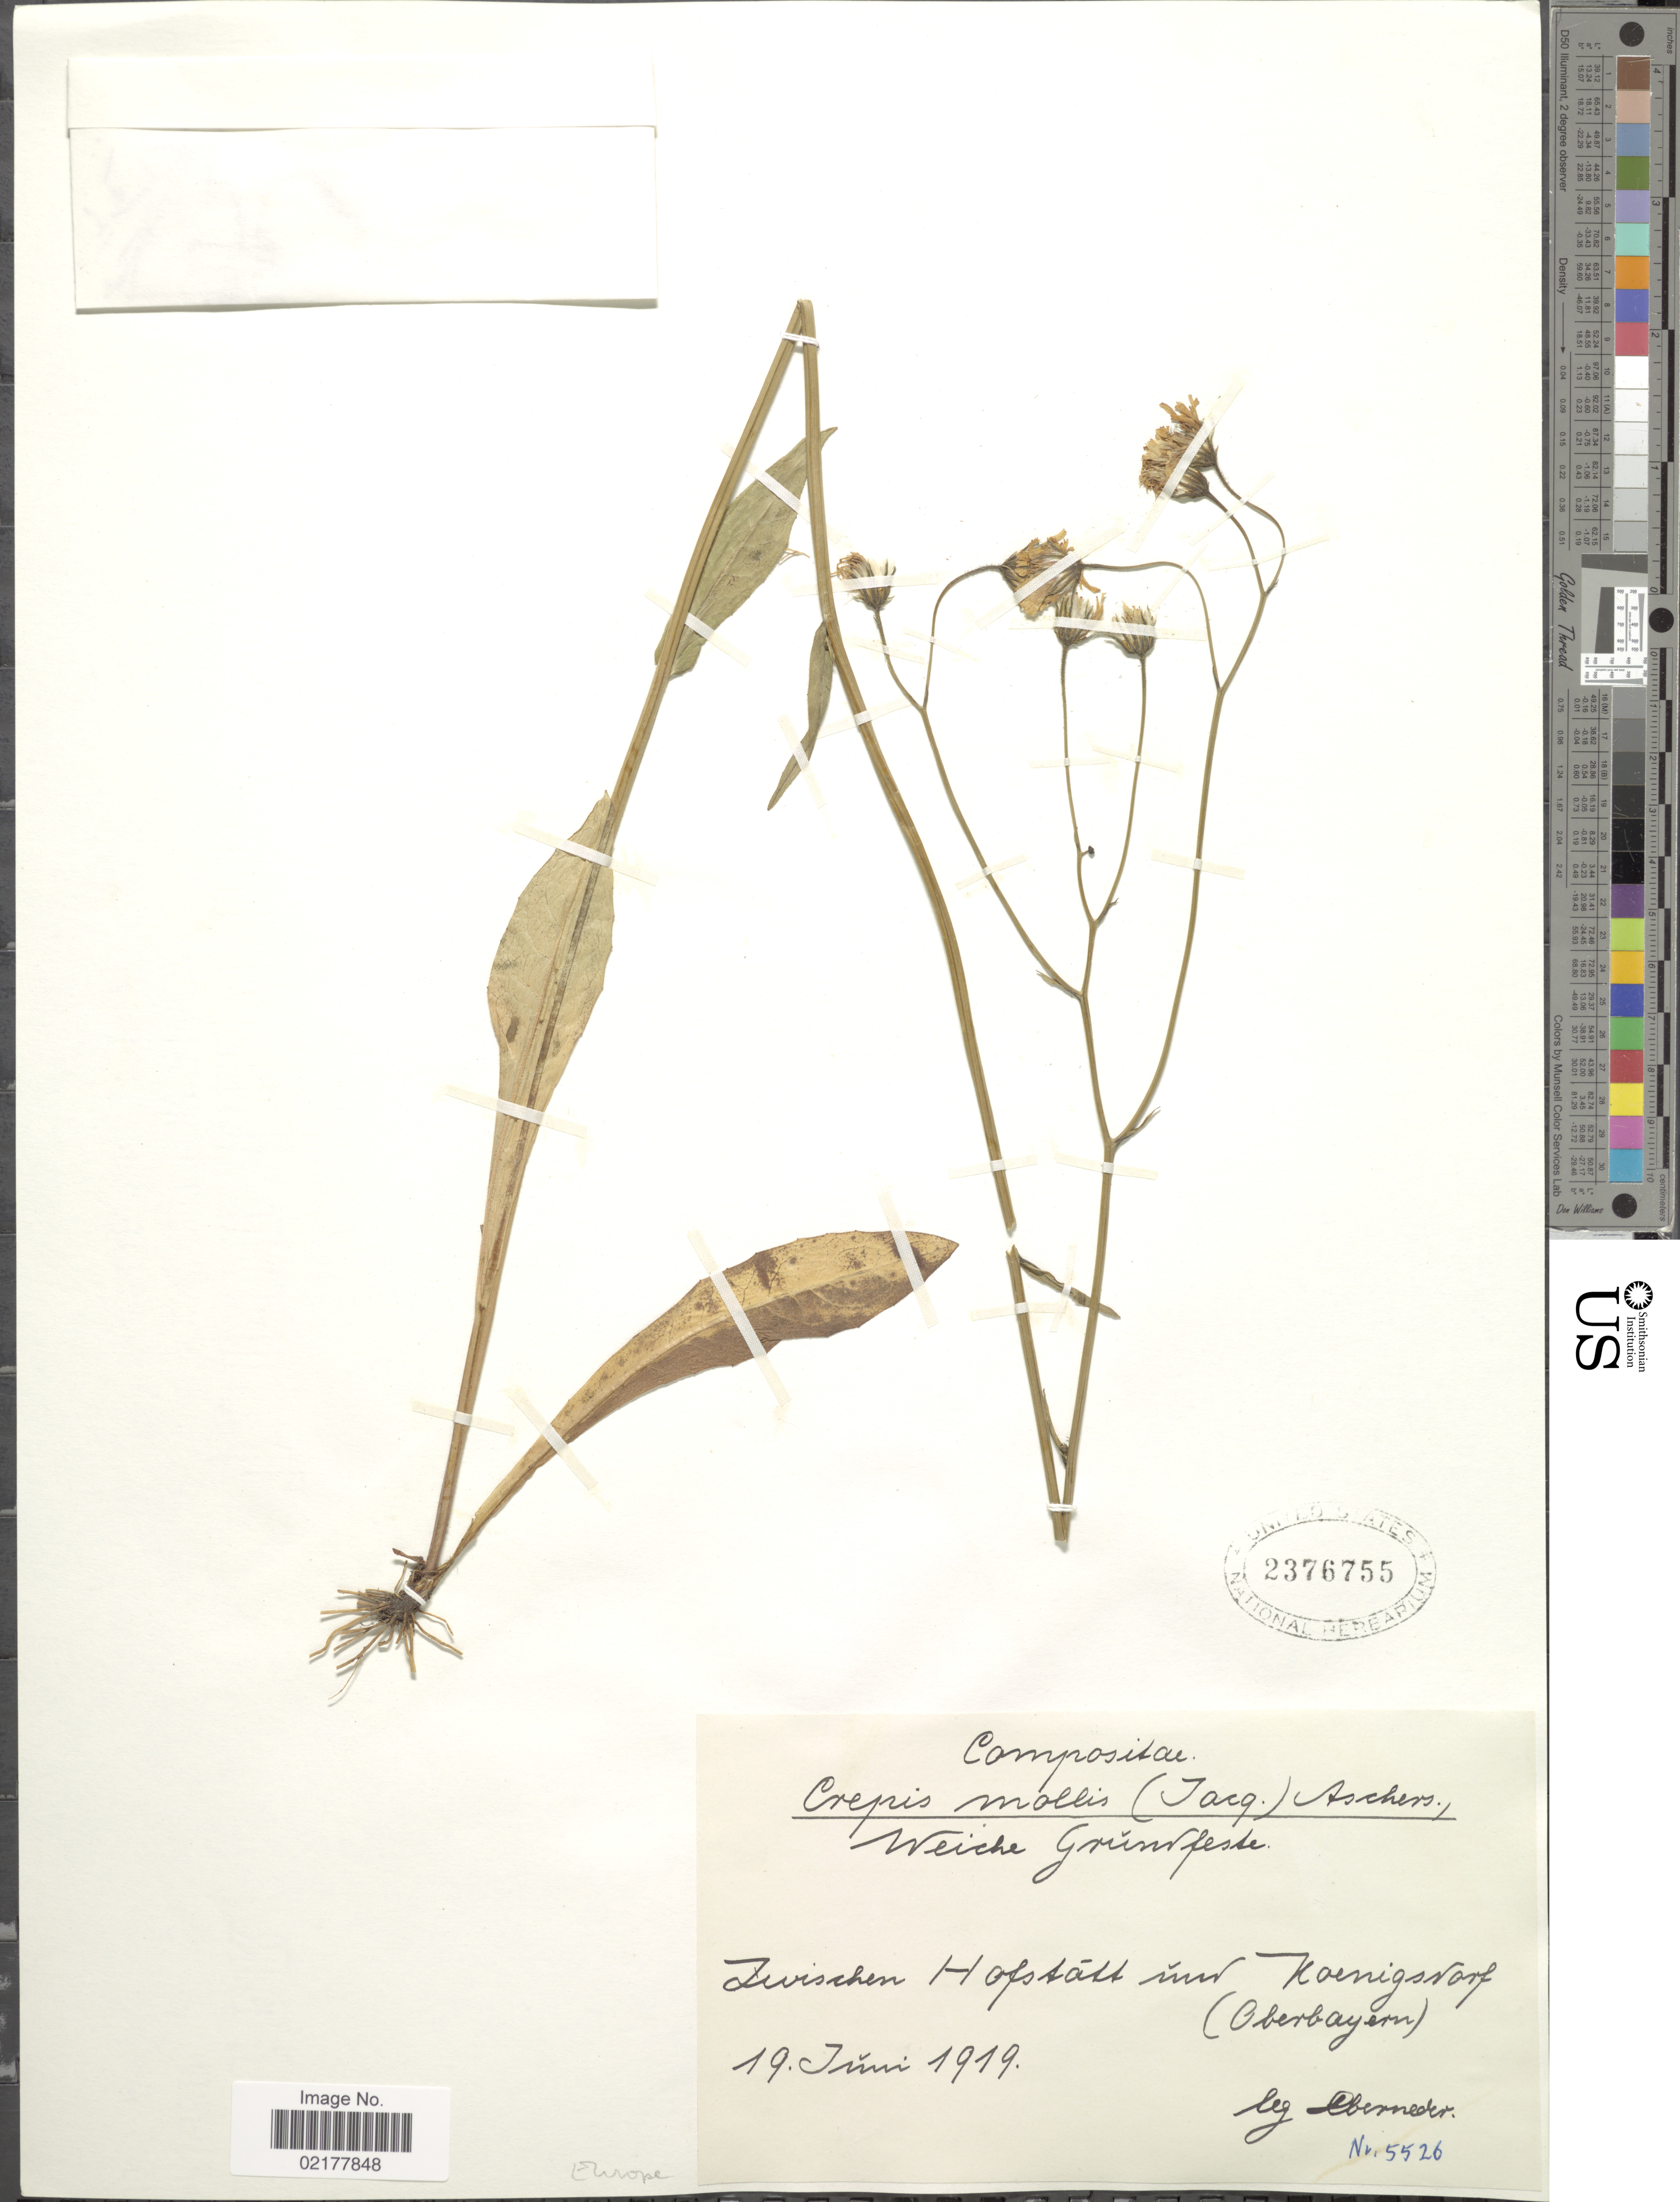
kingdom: Plantae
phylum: Tracheophyta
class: Magnoliopsida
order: Asterales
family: Asteraceae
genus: Crepis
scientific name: Crepis mollis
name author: (Jacq.) Asch.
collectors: -. Oberneder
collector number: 5526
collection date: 1919-06-19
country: Germany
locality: Zwischen Hopstatt und [interpreted] Koenigsdorf (Oberbayern)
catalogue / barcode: US 2376755